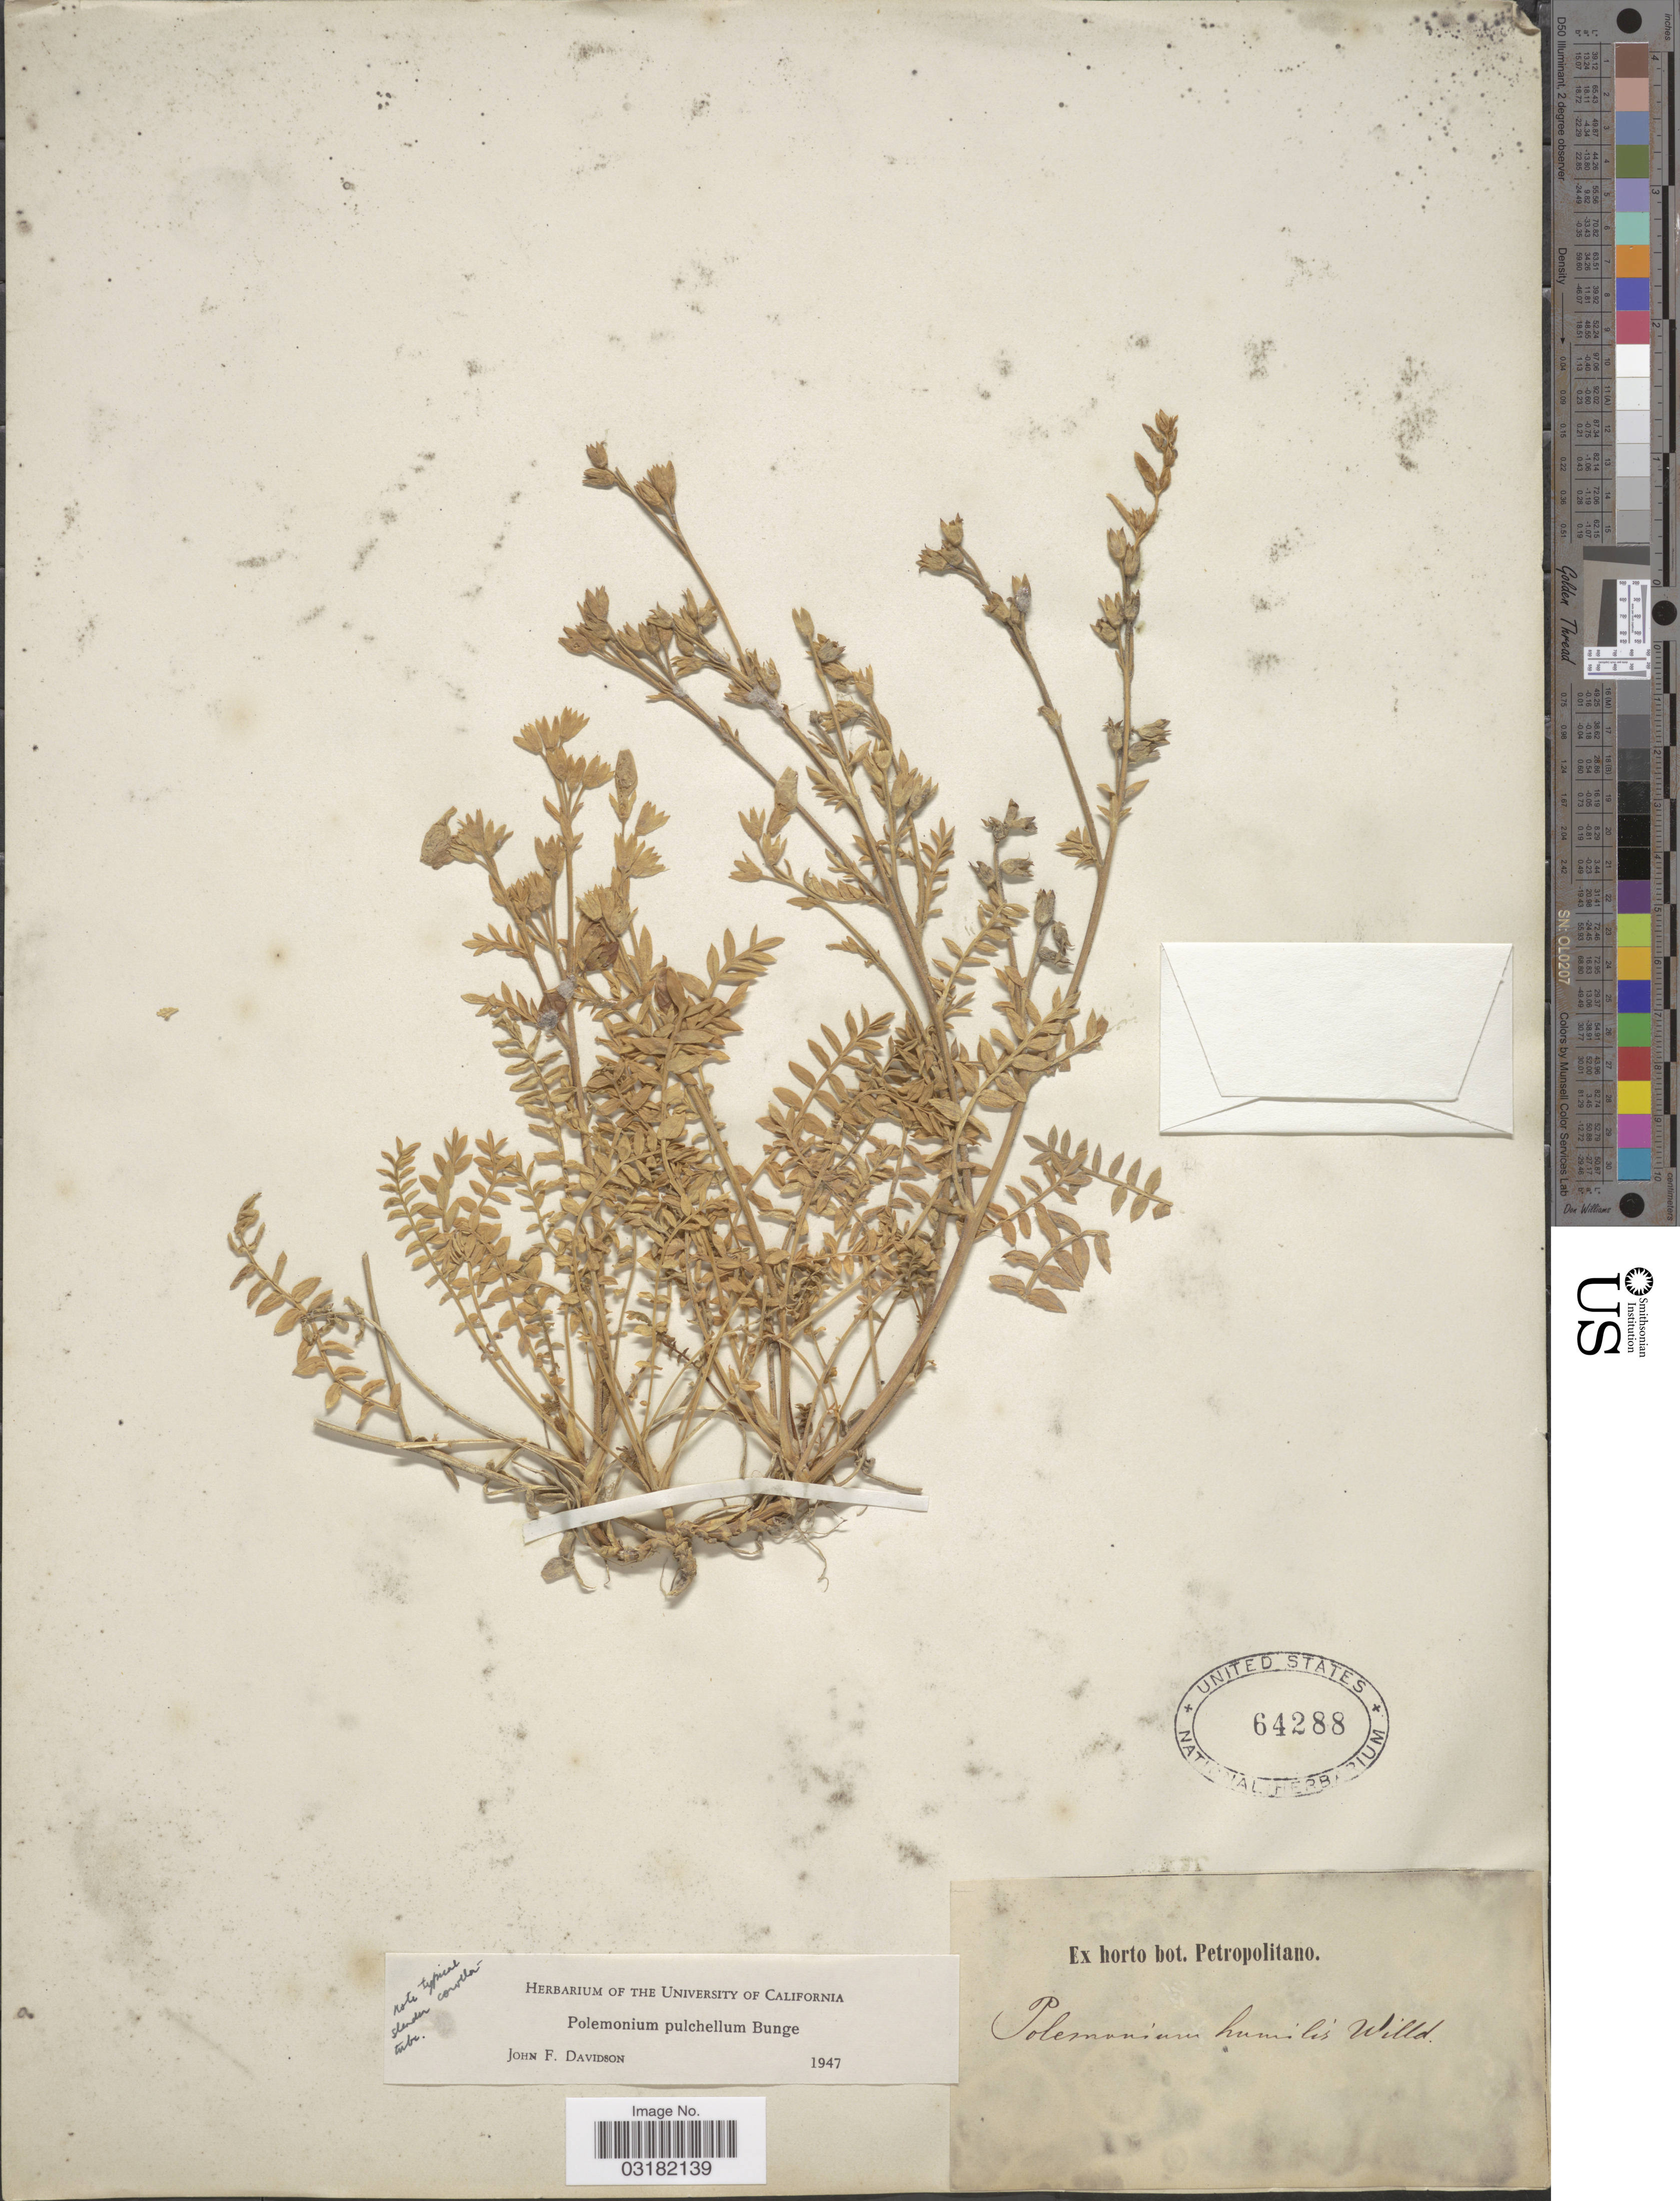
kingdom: Plantae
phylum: Tracheophyta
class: Magnoliopsida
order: Ericales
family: Polemoniaceae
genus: Polemonium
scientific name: Polemonium pulchellum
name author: Bunge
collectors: ex Horto Bot. Petropolitano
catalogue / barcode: US 64288